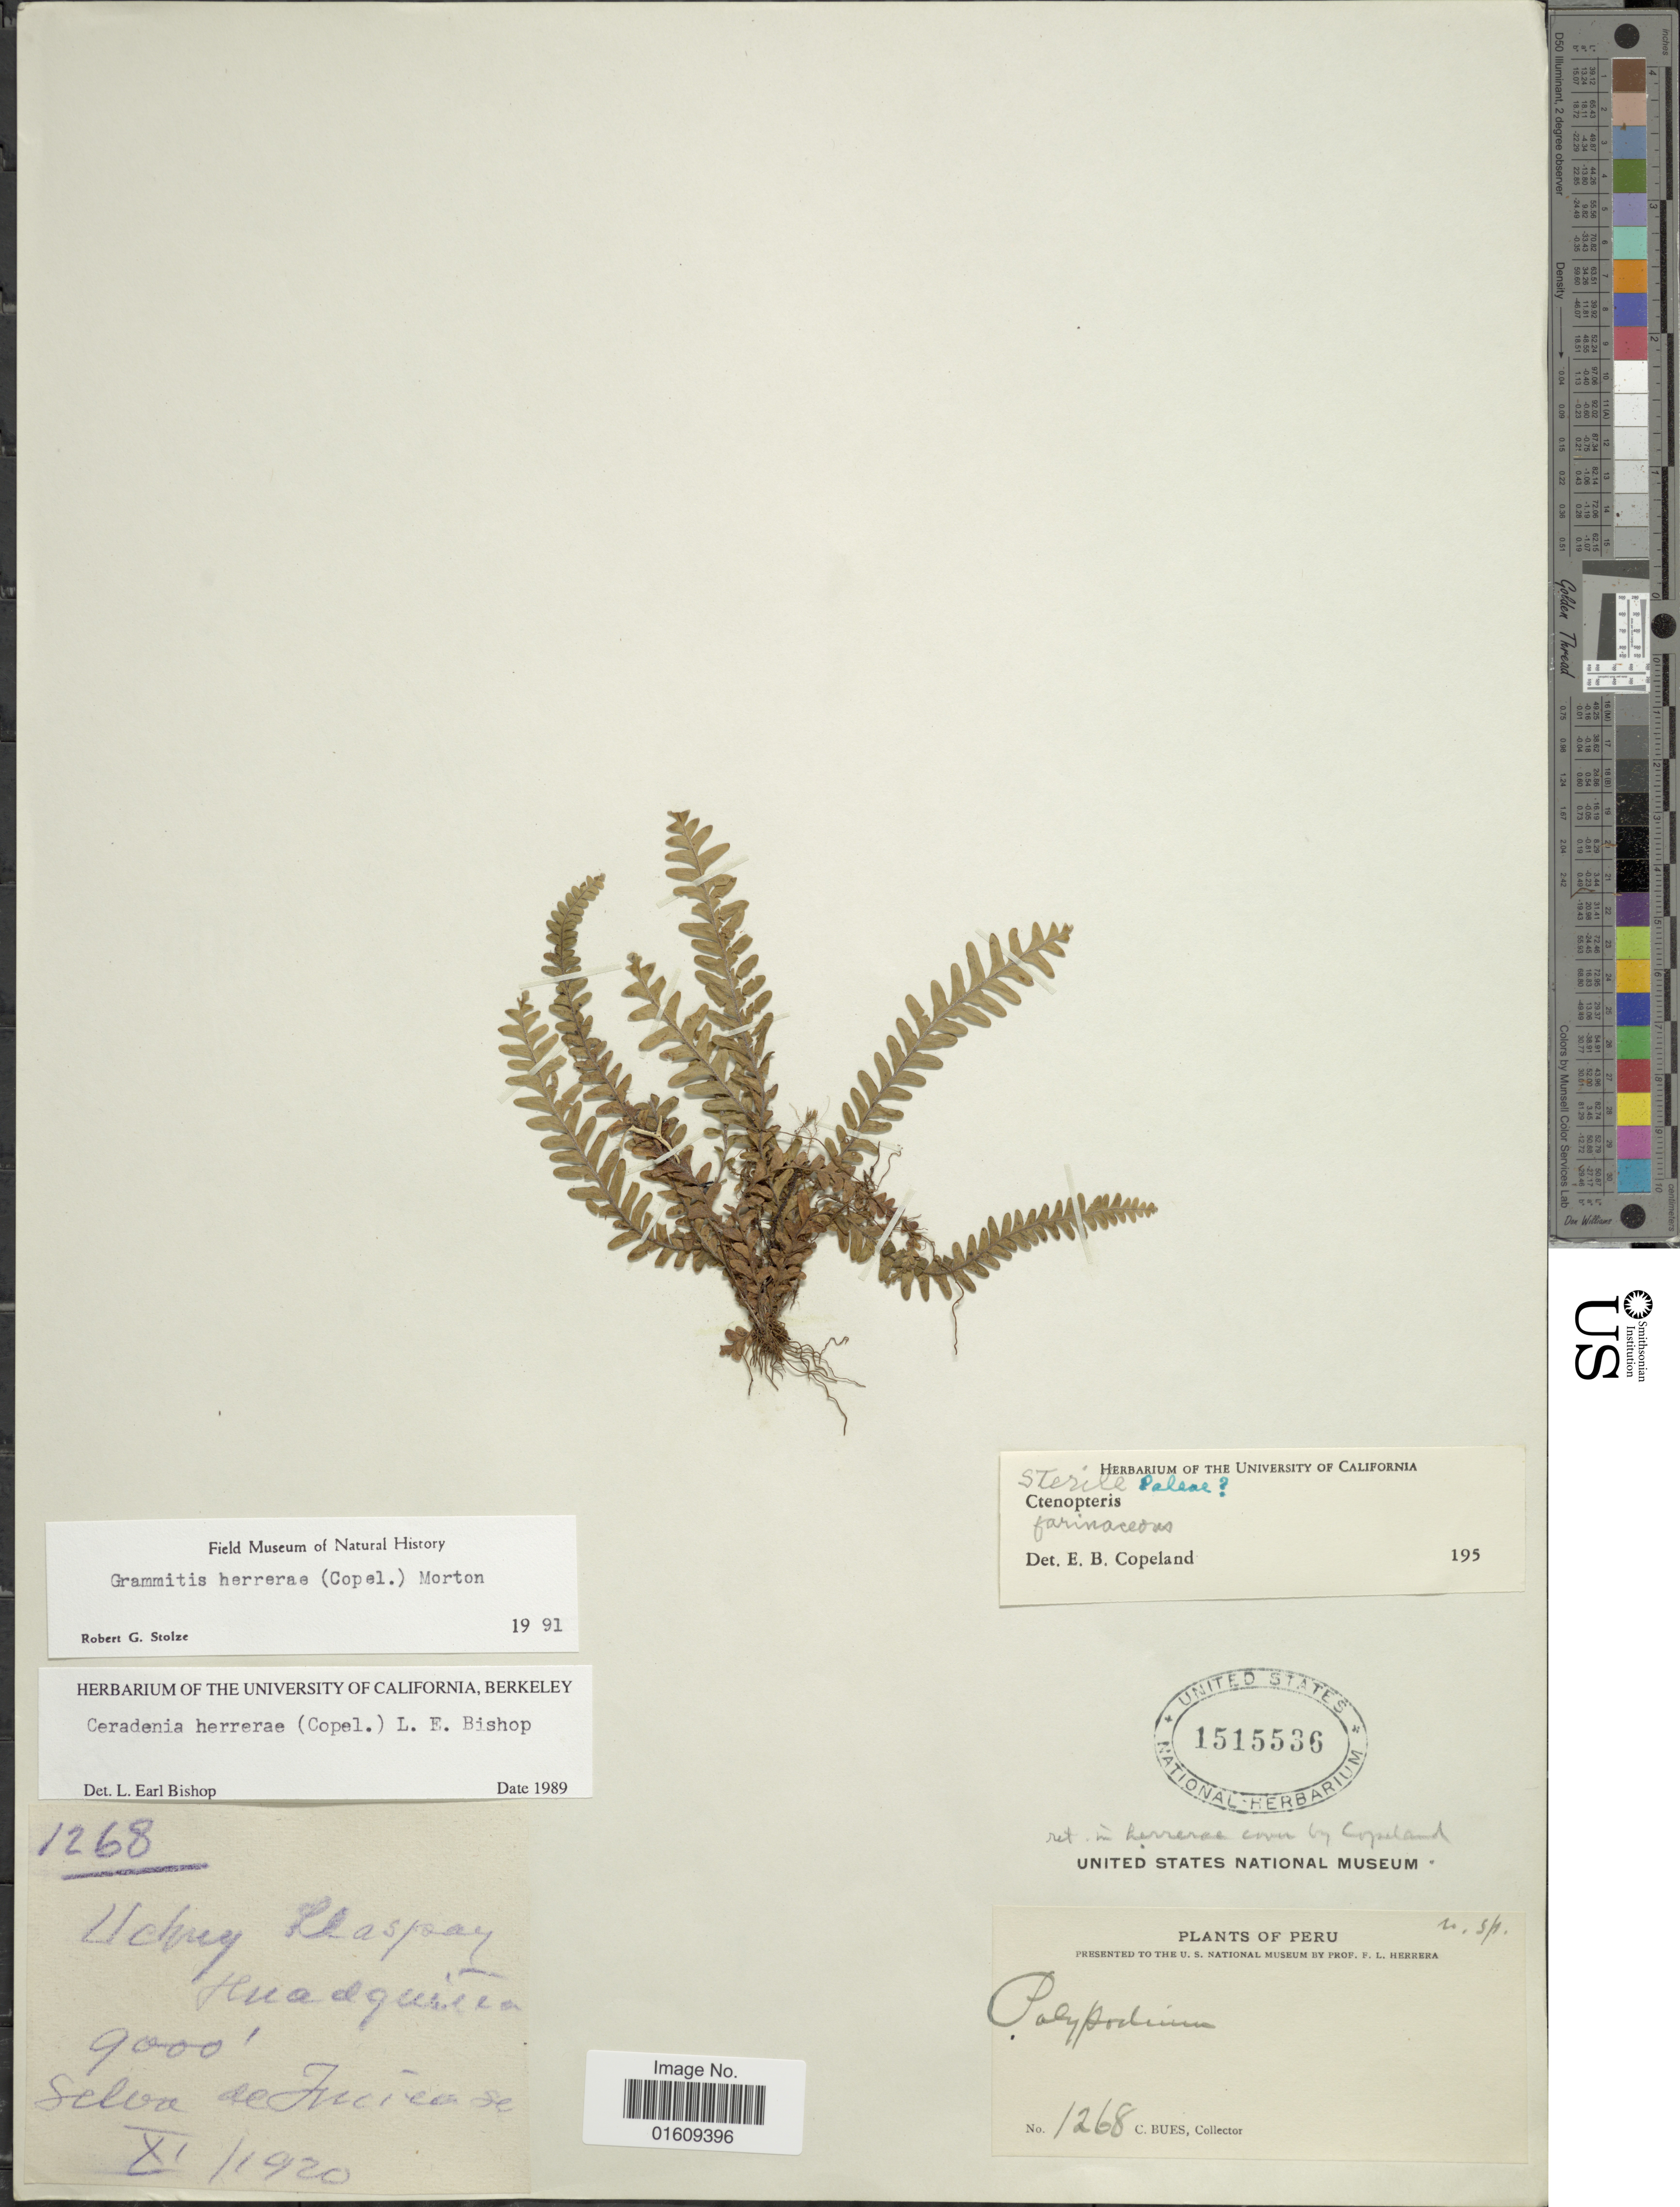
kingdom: Plantae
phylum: Tracheophyta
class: Polypodiopsida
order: Polypodiales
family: Polypodiaceae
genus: Ceradenia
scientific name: Ceradenia herrerae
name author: (Copel.) L.E. Bishop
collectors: C. Bues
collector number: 1267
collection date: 1920-11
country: Peru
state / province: Cusco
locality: Uchuy Llaspay, Huadquiña.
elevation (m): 2743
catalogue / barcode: US 1515536